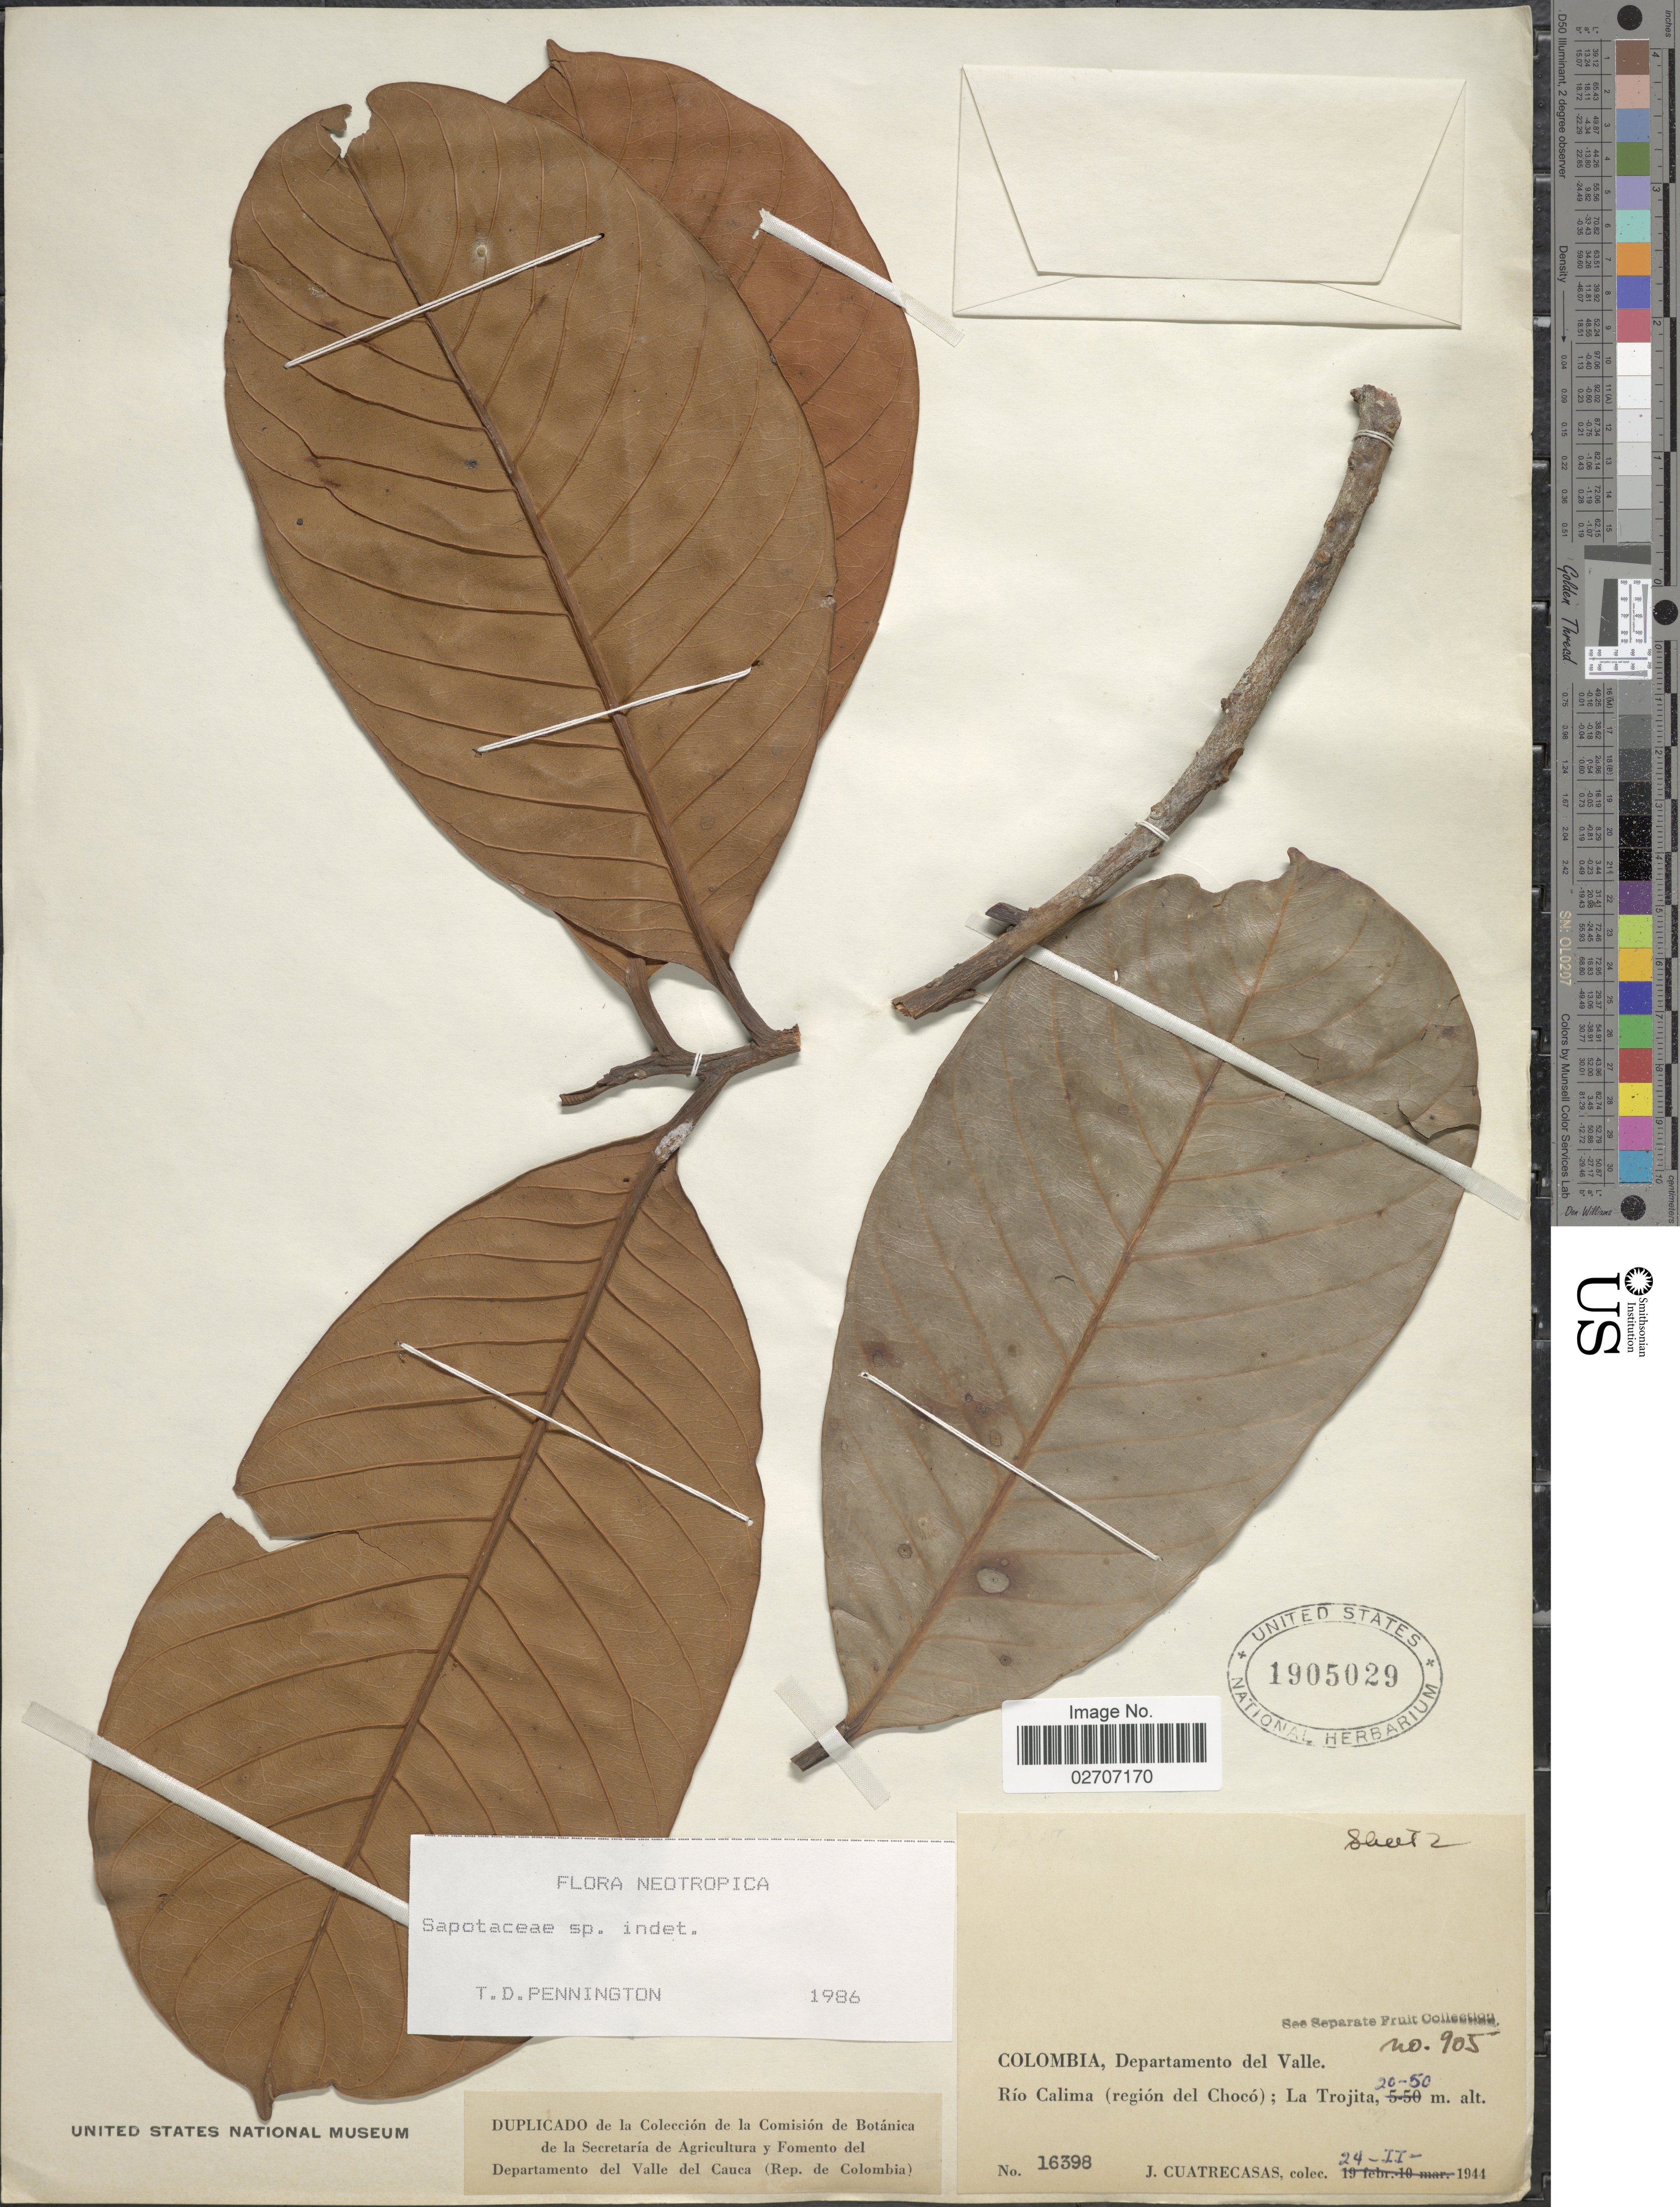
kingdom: Plantae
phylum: Tracheophyta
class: Magnoliopsida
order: Ericales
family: Sapotaceae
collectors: J. Cuatrecasas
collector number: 16398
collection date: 1944-02-24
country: Colombia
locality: Departamento del Valle. Rio Calima (region del Choco); La Trojita.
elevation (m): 20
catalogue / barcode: US 1905029